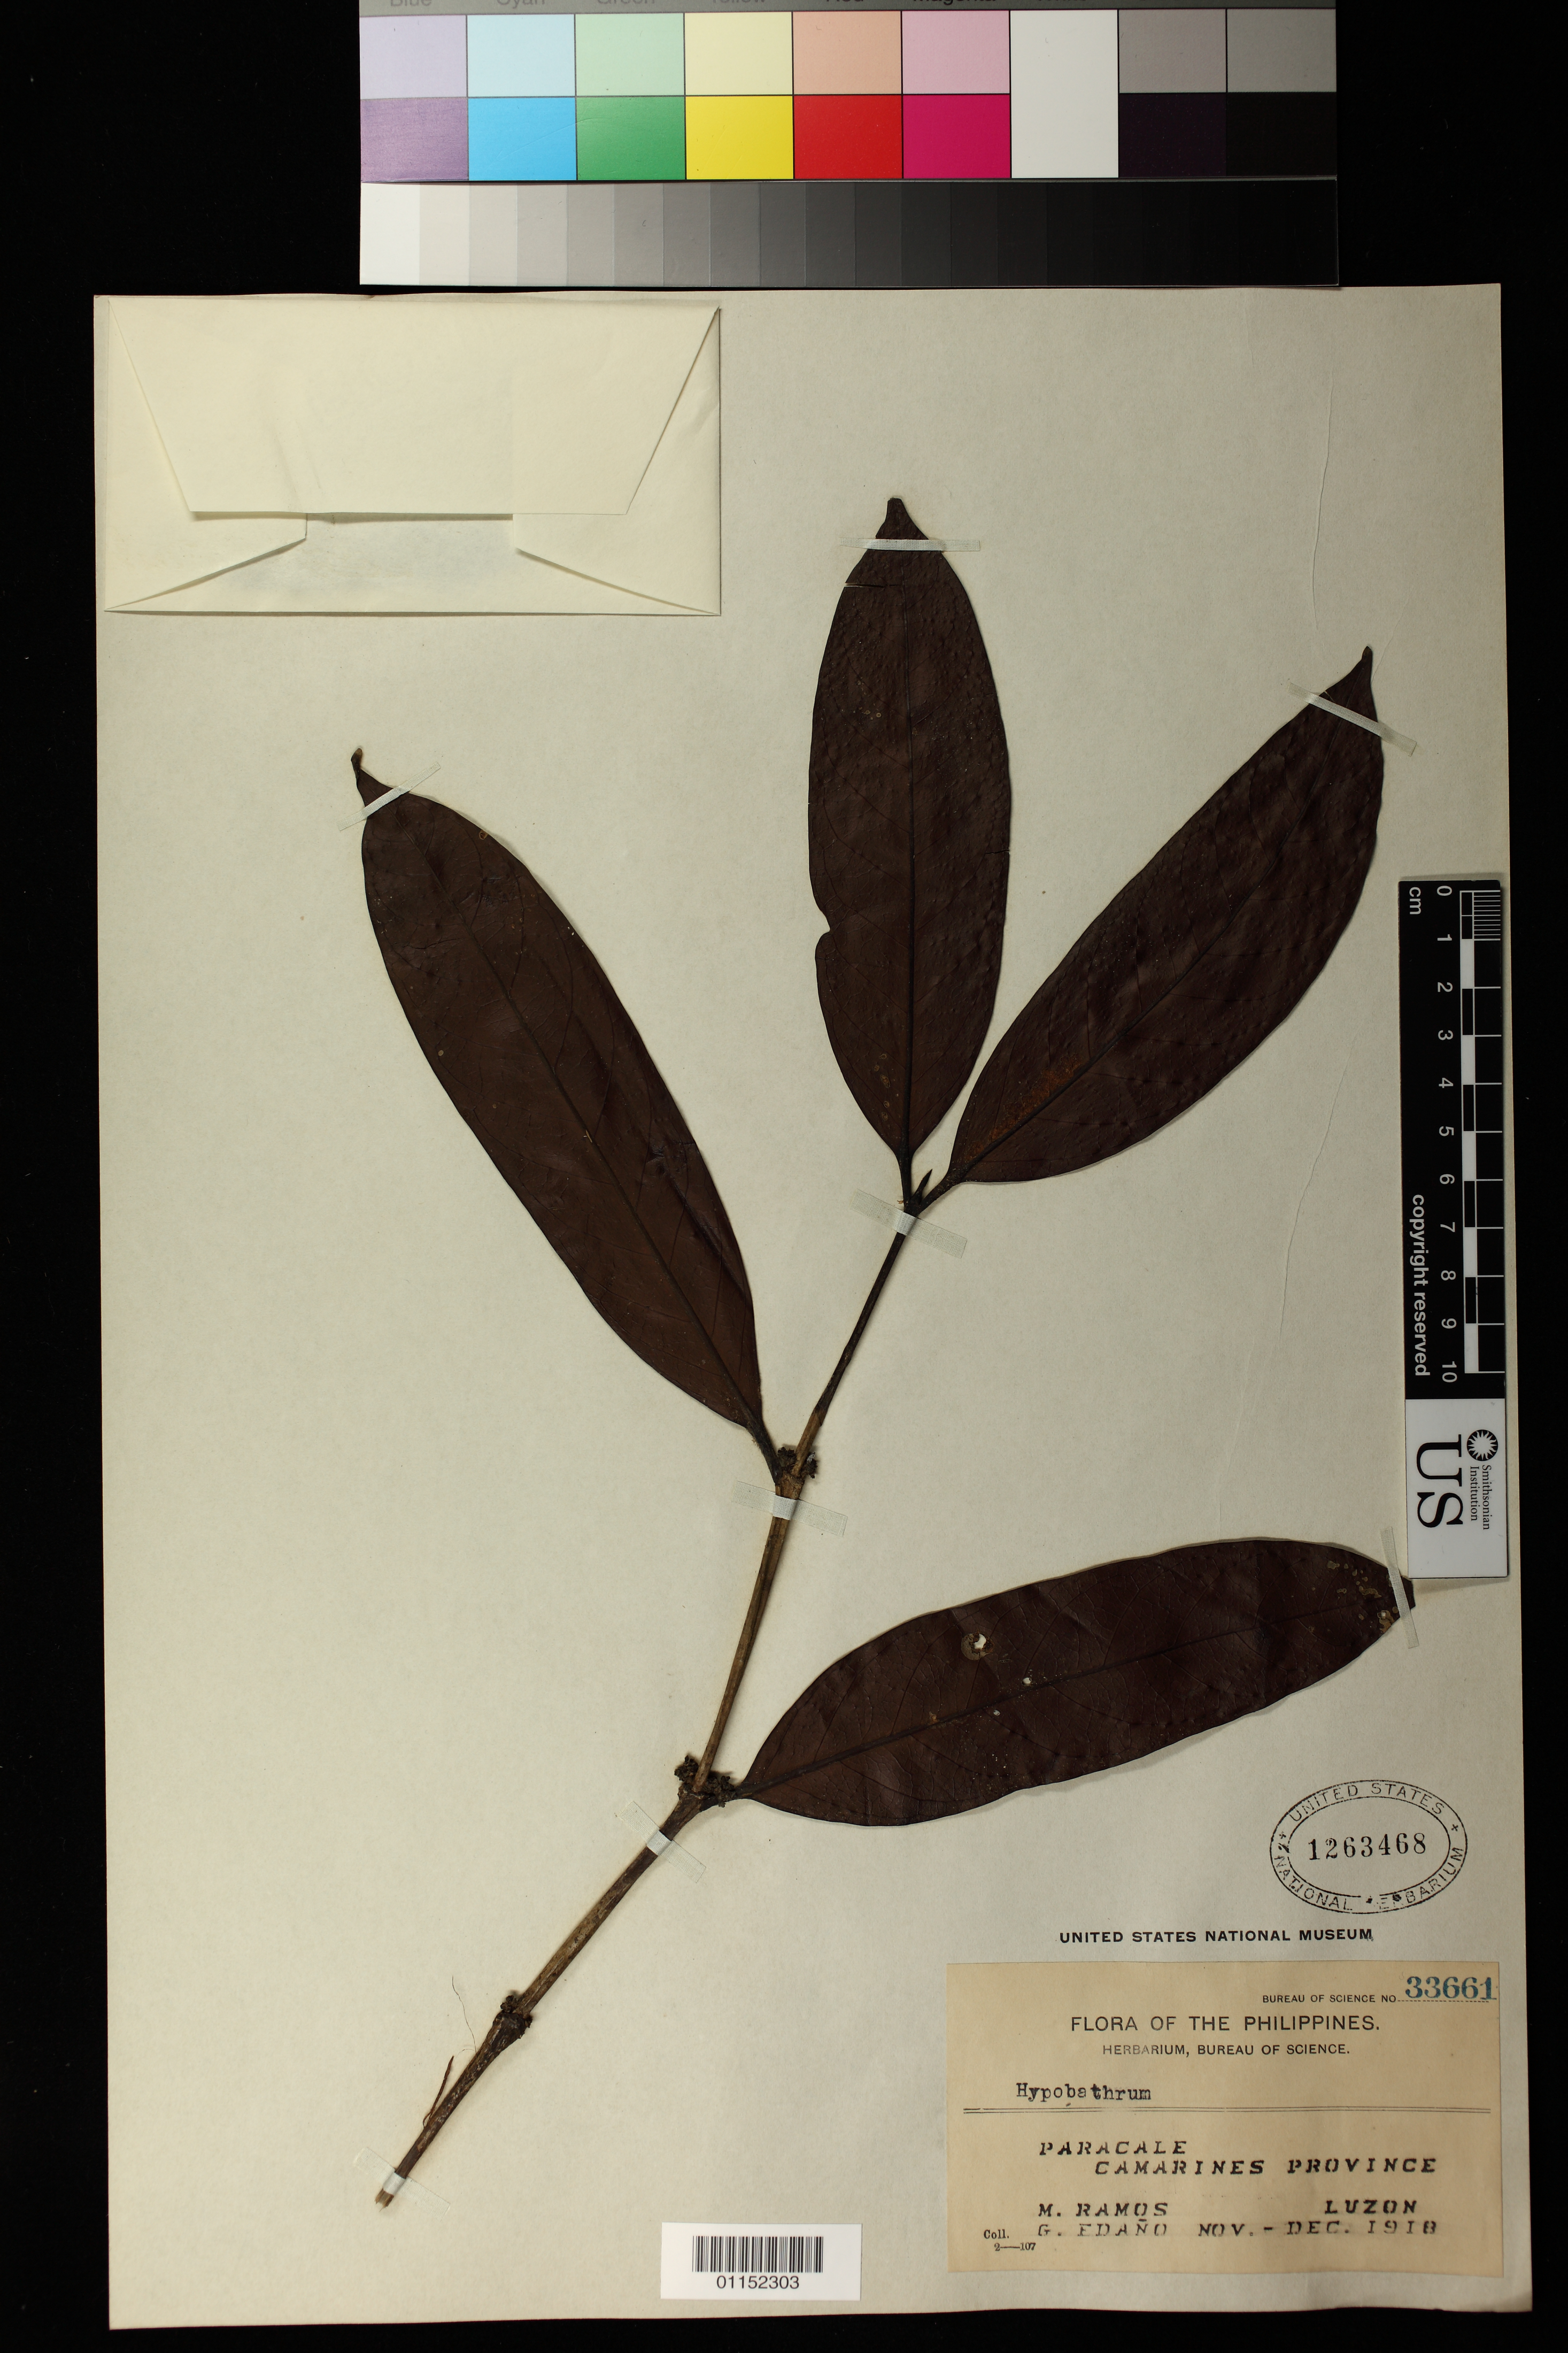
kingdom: Plantae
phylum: Tracheophyta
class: Magnoliopsida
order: Gentianales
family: Rubiaceae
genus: Hypobathrum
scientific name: Hypobathrum sp.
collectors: M. Ramos & G. Edaño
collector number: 33661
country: Philippines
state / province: Bicol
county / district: Camarines Norte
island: Luzon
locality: Paracale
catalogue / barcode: US 1263468